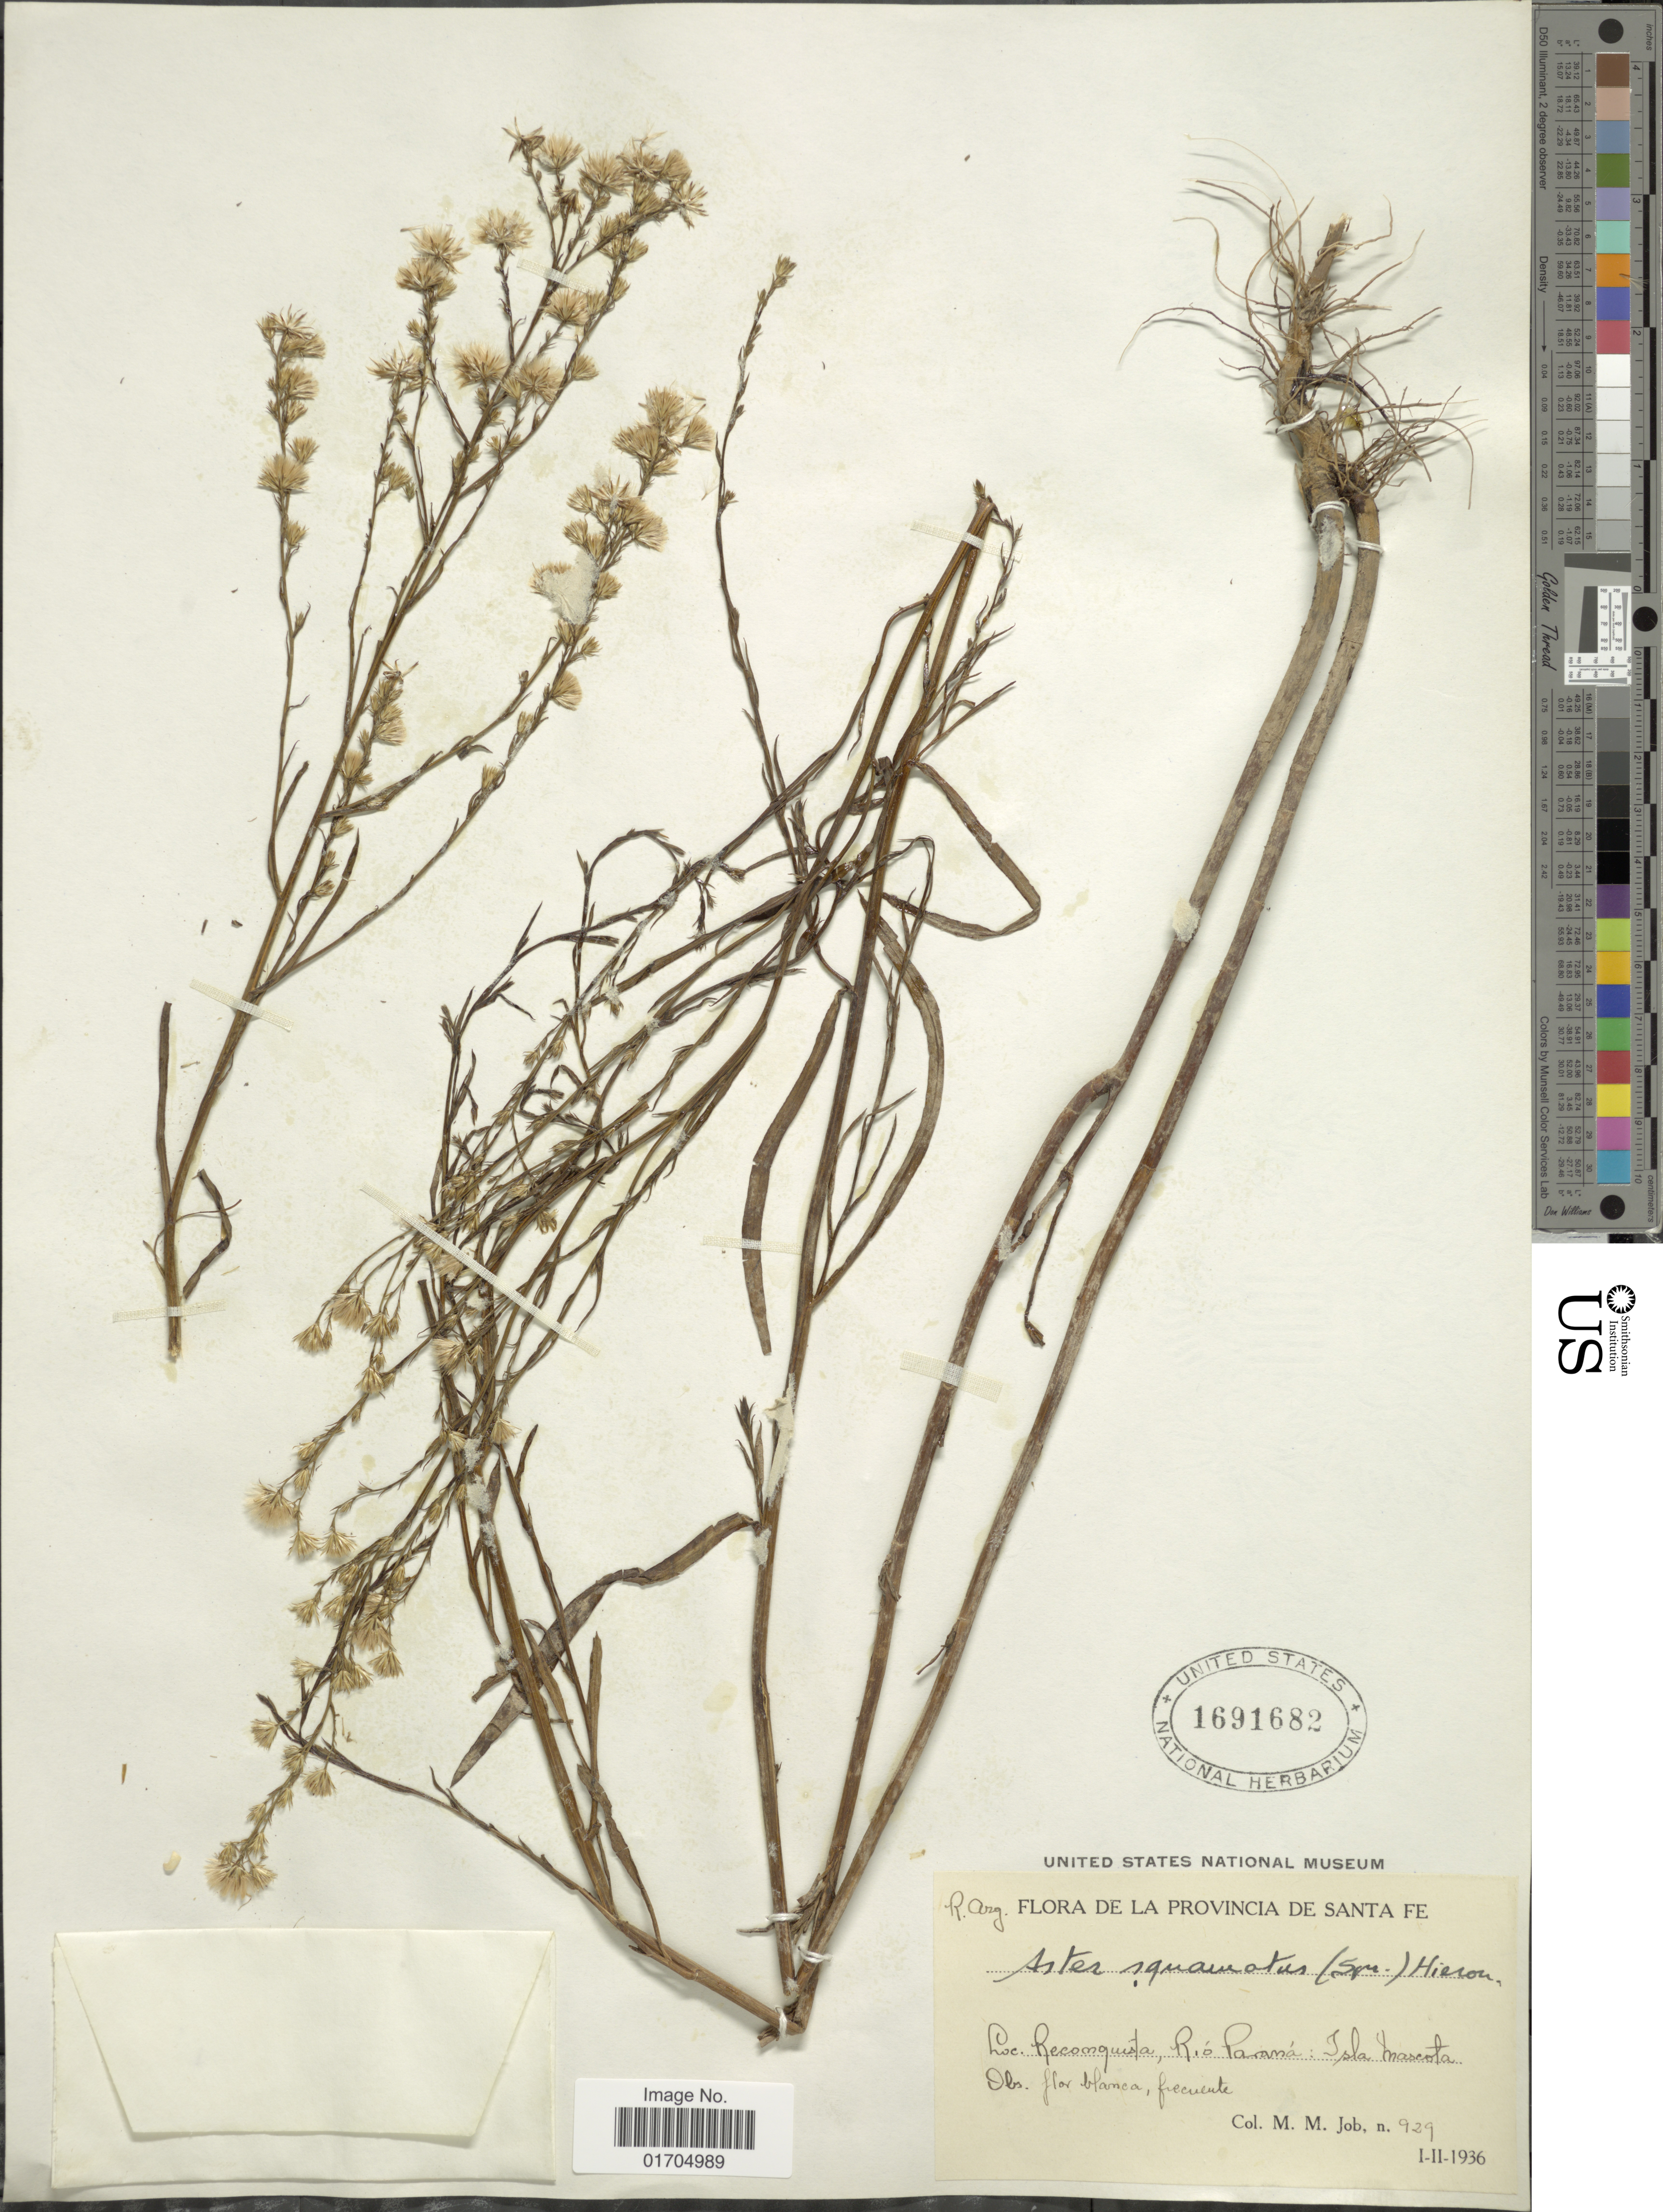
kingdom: Plantae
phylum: Tracheophyta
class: Magnoliopsida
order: Asterales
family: Asteraceae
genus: Symphyotrichum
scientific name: Symphyotrichum squamatum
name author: (Spreng.) G.L. Nesom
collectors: M. Job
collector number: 929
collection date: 1936-01/1936-02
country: Argentina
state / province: Santa Fe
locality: Recomquista, Rió Paraná: Isla mascota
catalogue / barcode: US 1691682